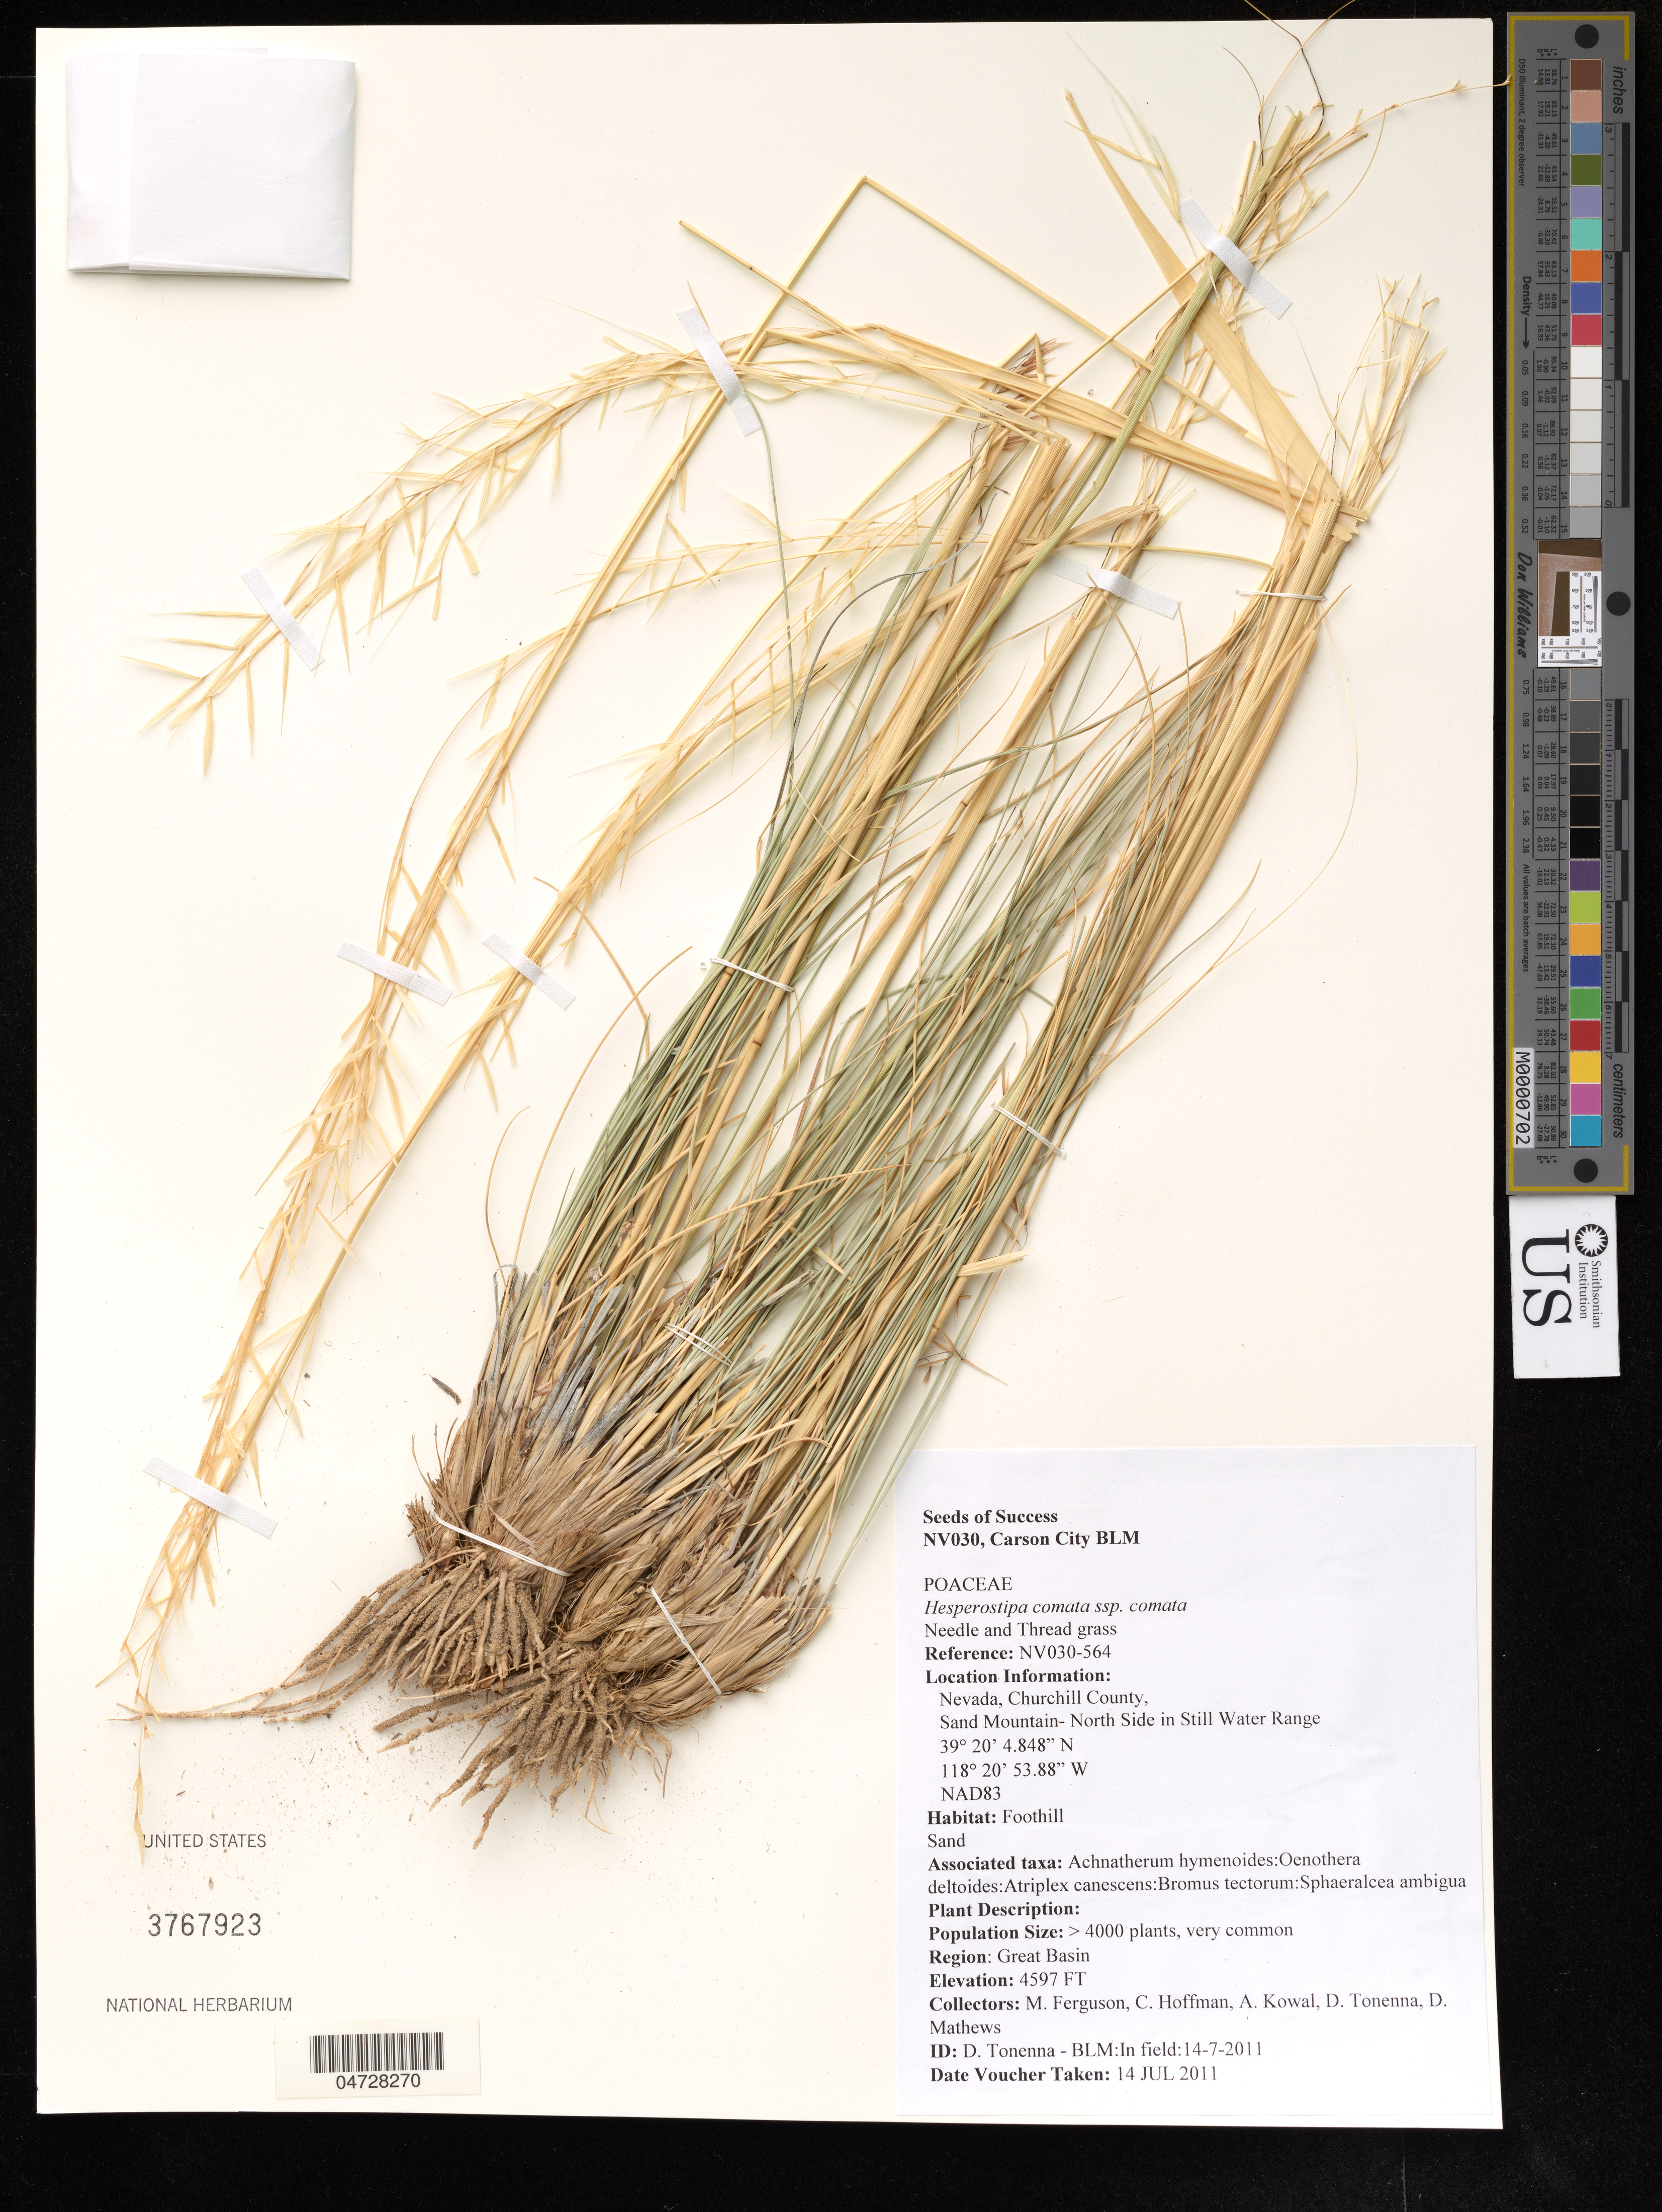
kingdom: Plantae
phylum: Tracheophyta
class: Liliopsida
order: Poales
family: Poaceae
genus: Hesperostipa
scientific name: Hesperostipa comata subsp. comata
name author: (Trin. & Rupr.) Barkworth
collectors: M. Ferguson, C. Hoffman, A. Kowal & D. Tonenna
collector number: NV030-564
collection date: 2011-07-14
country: United States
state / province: Nevada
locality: Churchill County, Sand Mountain - North Side in Still Water Range.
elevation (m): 1401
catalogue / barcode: US 3767923